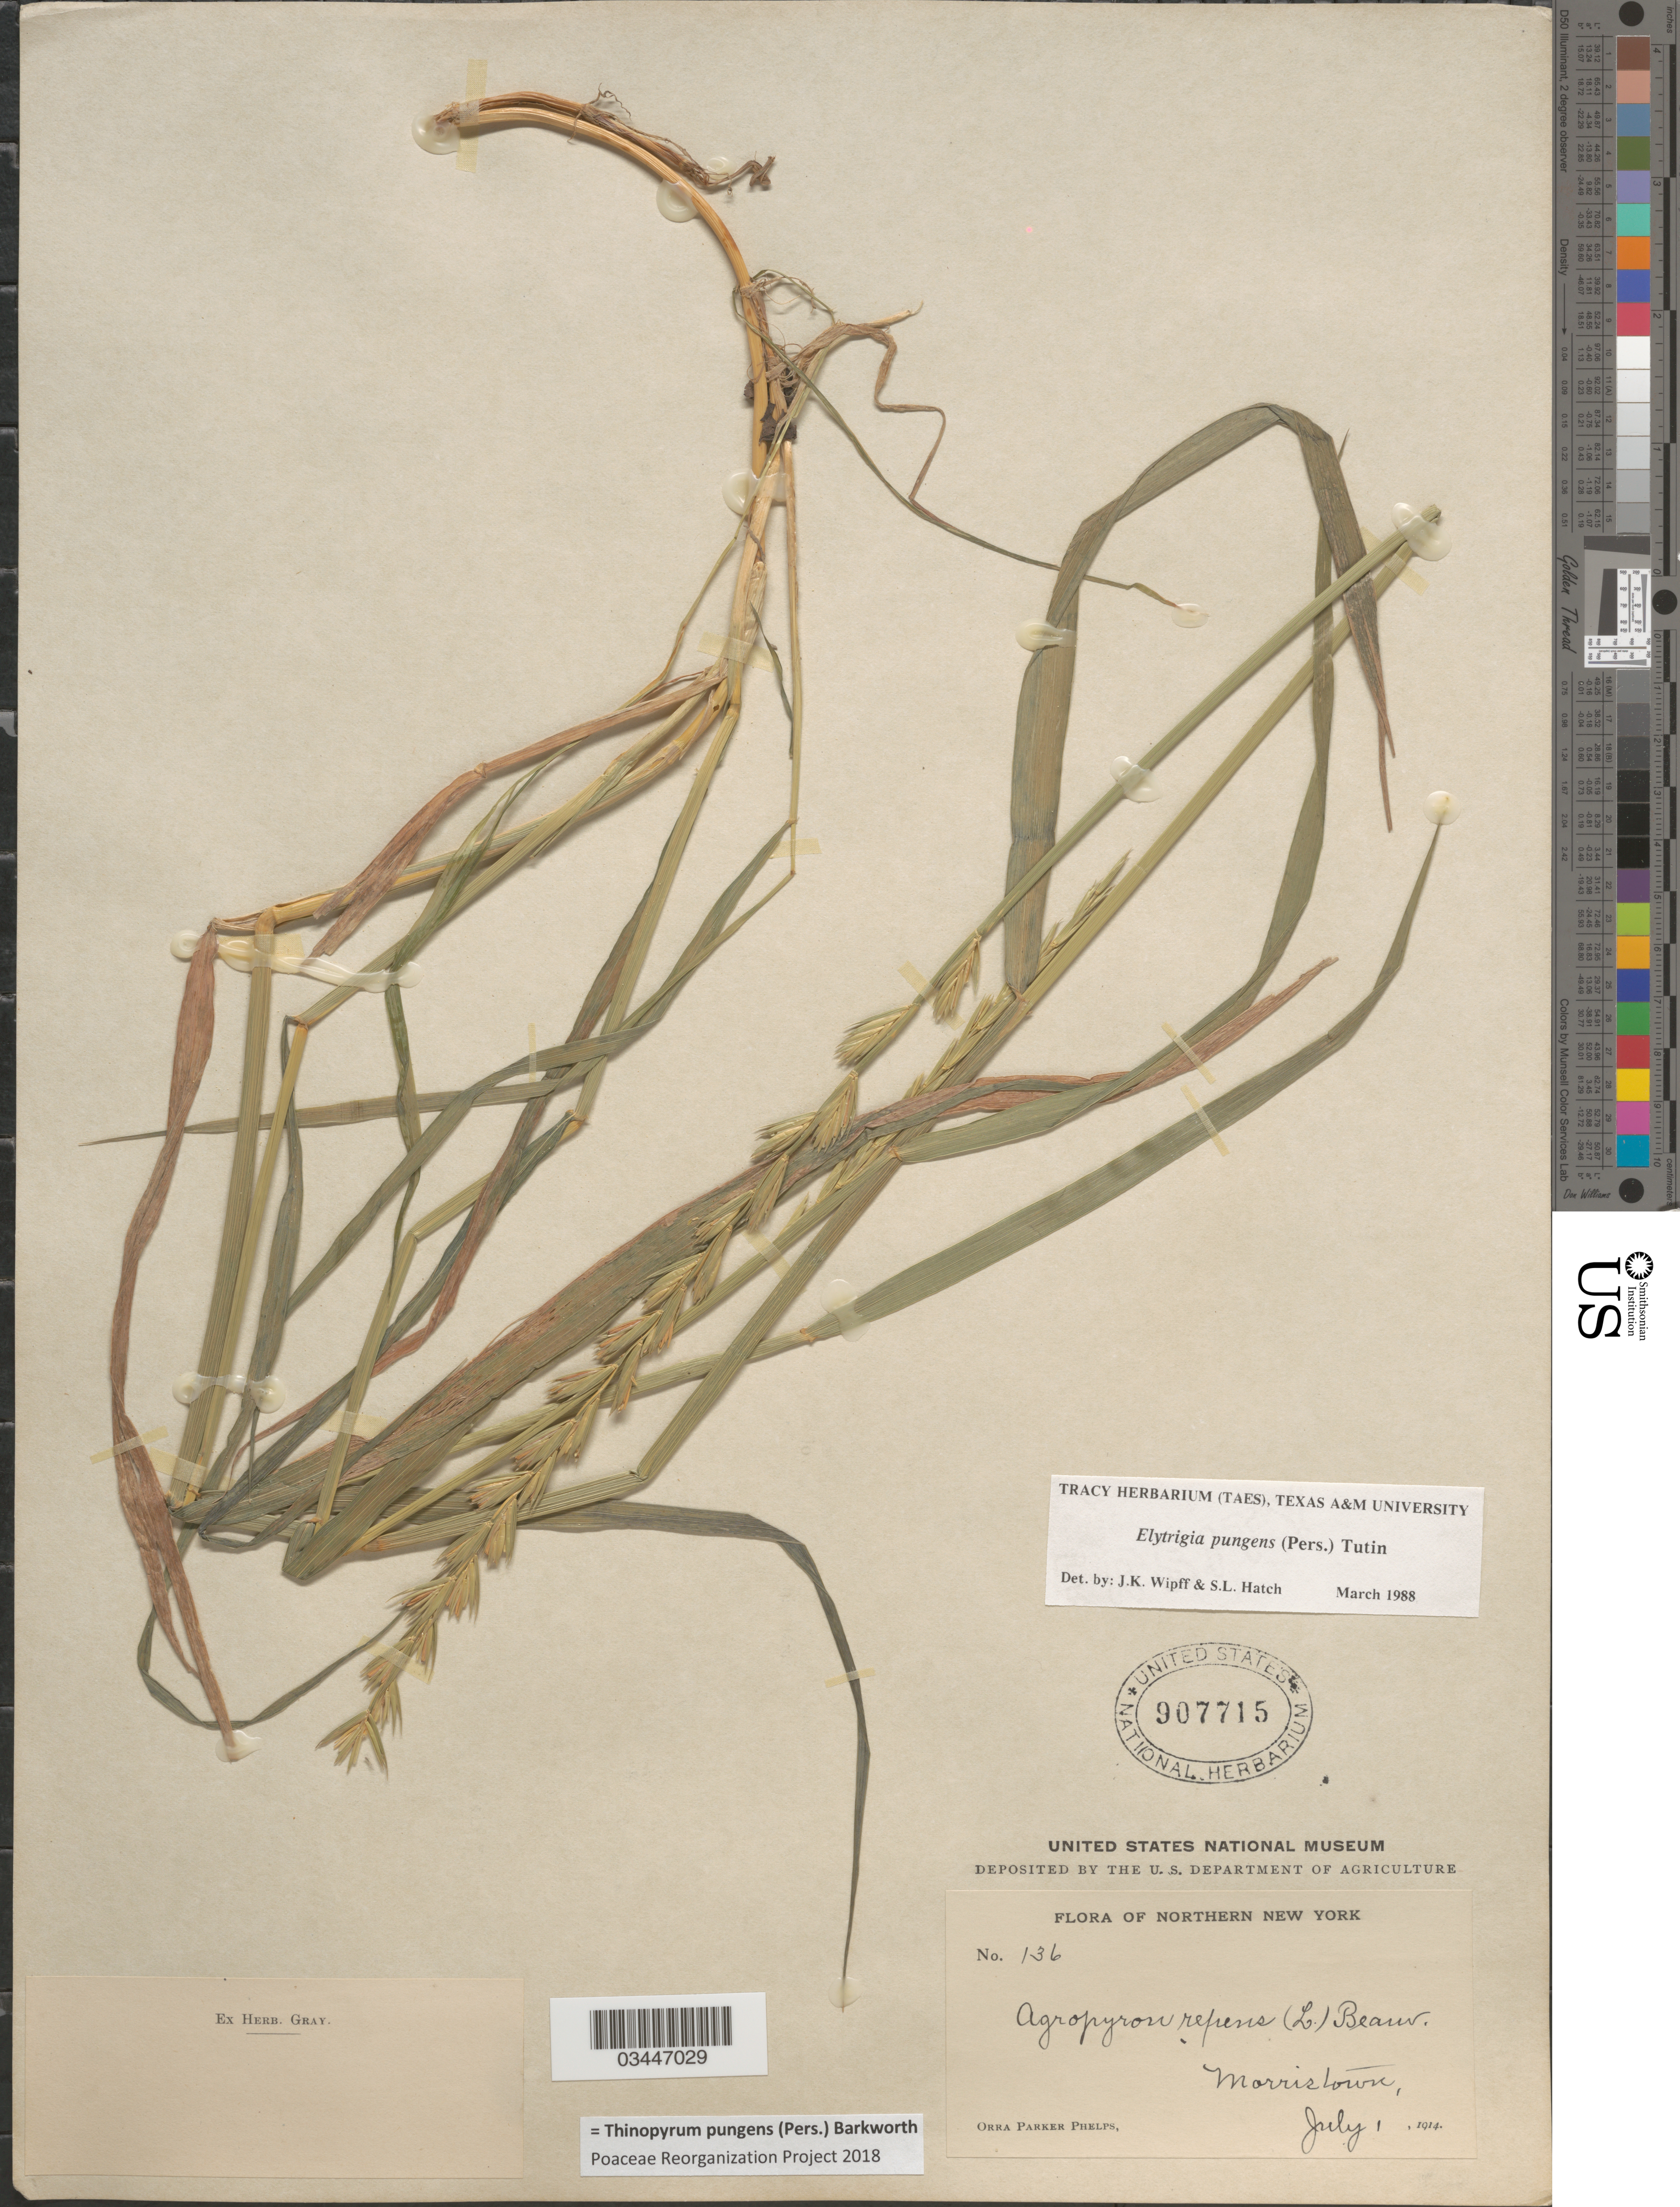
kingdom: Plantae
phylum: Tracheophyta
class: Liliopsida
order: Poales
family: Poaceae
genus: Thinopyrum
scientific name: Thinopyrum pungens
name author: (Pers.) Barkworth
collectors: O. P. Phelps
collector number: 136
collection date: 1914-07-01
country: United States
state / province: New York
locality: Northern New York. Morristown.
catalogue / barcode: US 907715